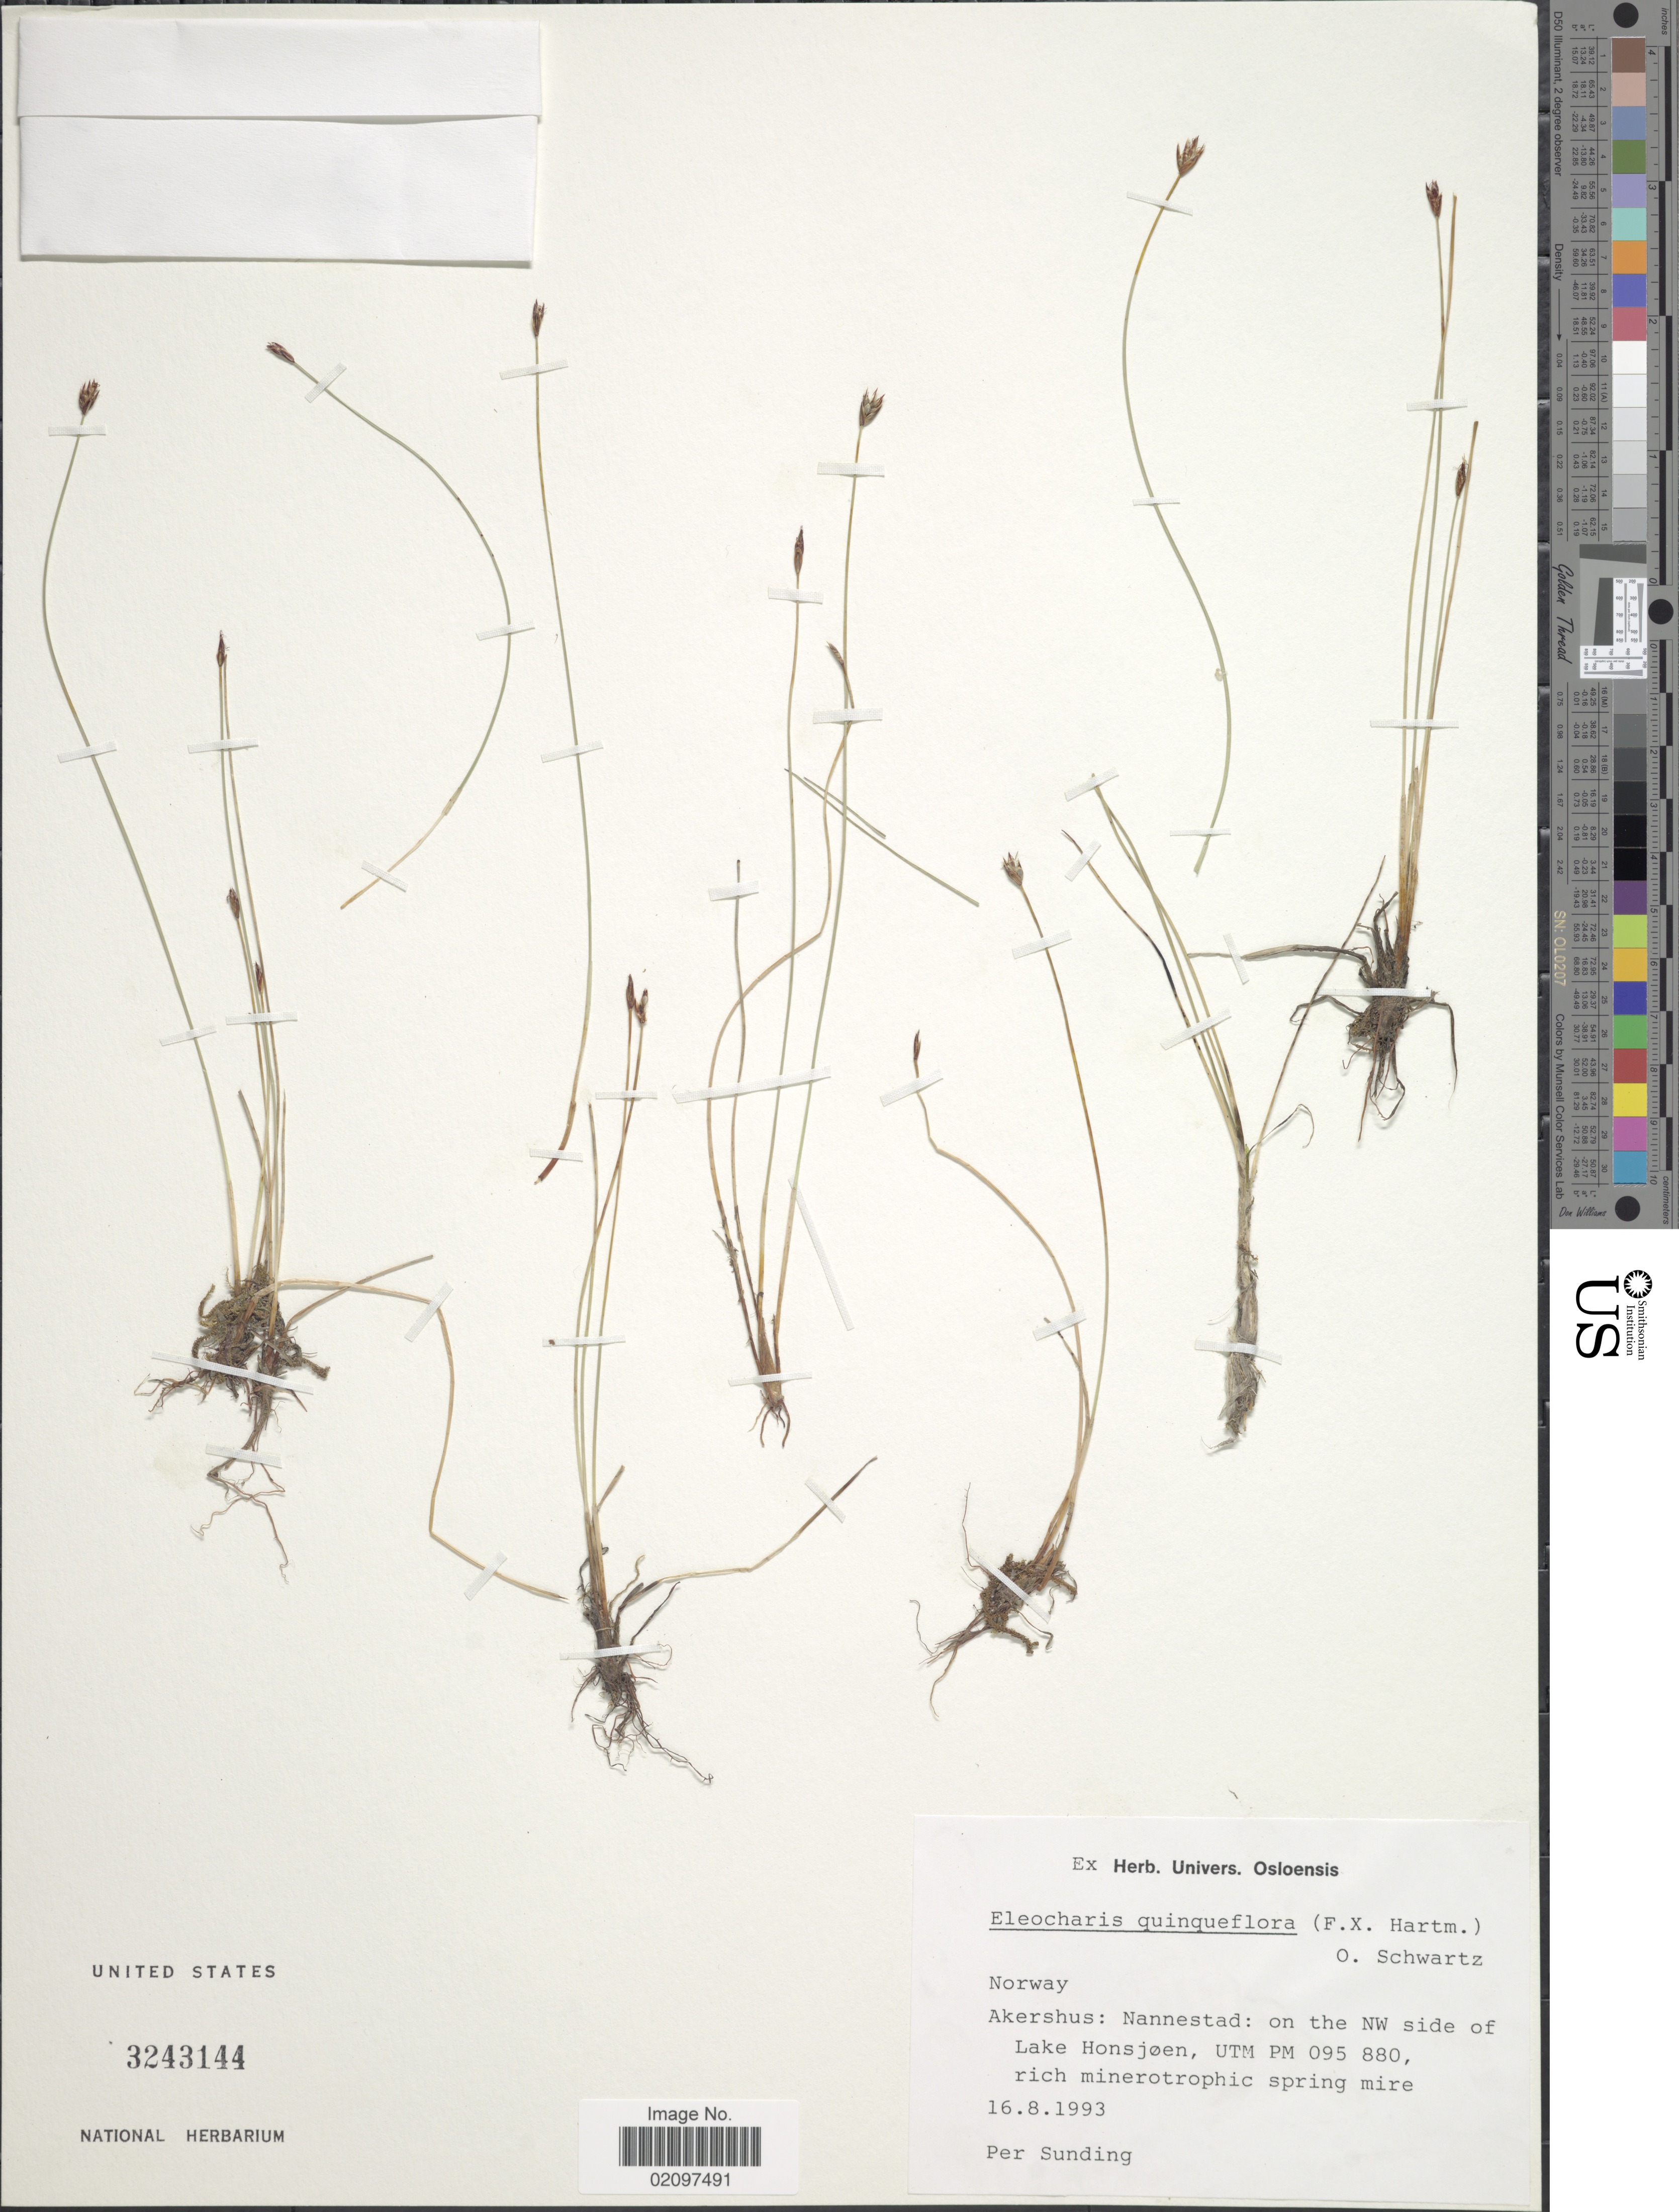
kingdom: Plantae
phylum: Tracheophyta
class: Liliopsida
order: Poales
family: Cyperaceae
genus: Eleocharis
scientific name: Eleocharis quinqueflora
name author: (Hartmann) O. Schwarz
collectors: P. O. Sunding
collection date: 1993-08-16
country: Norway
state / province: Akershus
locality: Nannestad: on the NW side of Lake Honsjøen, UTM PM 095 080, rich minerotrophic spring mire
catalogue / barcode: US 3243144